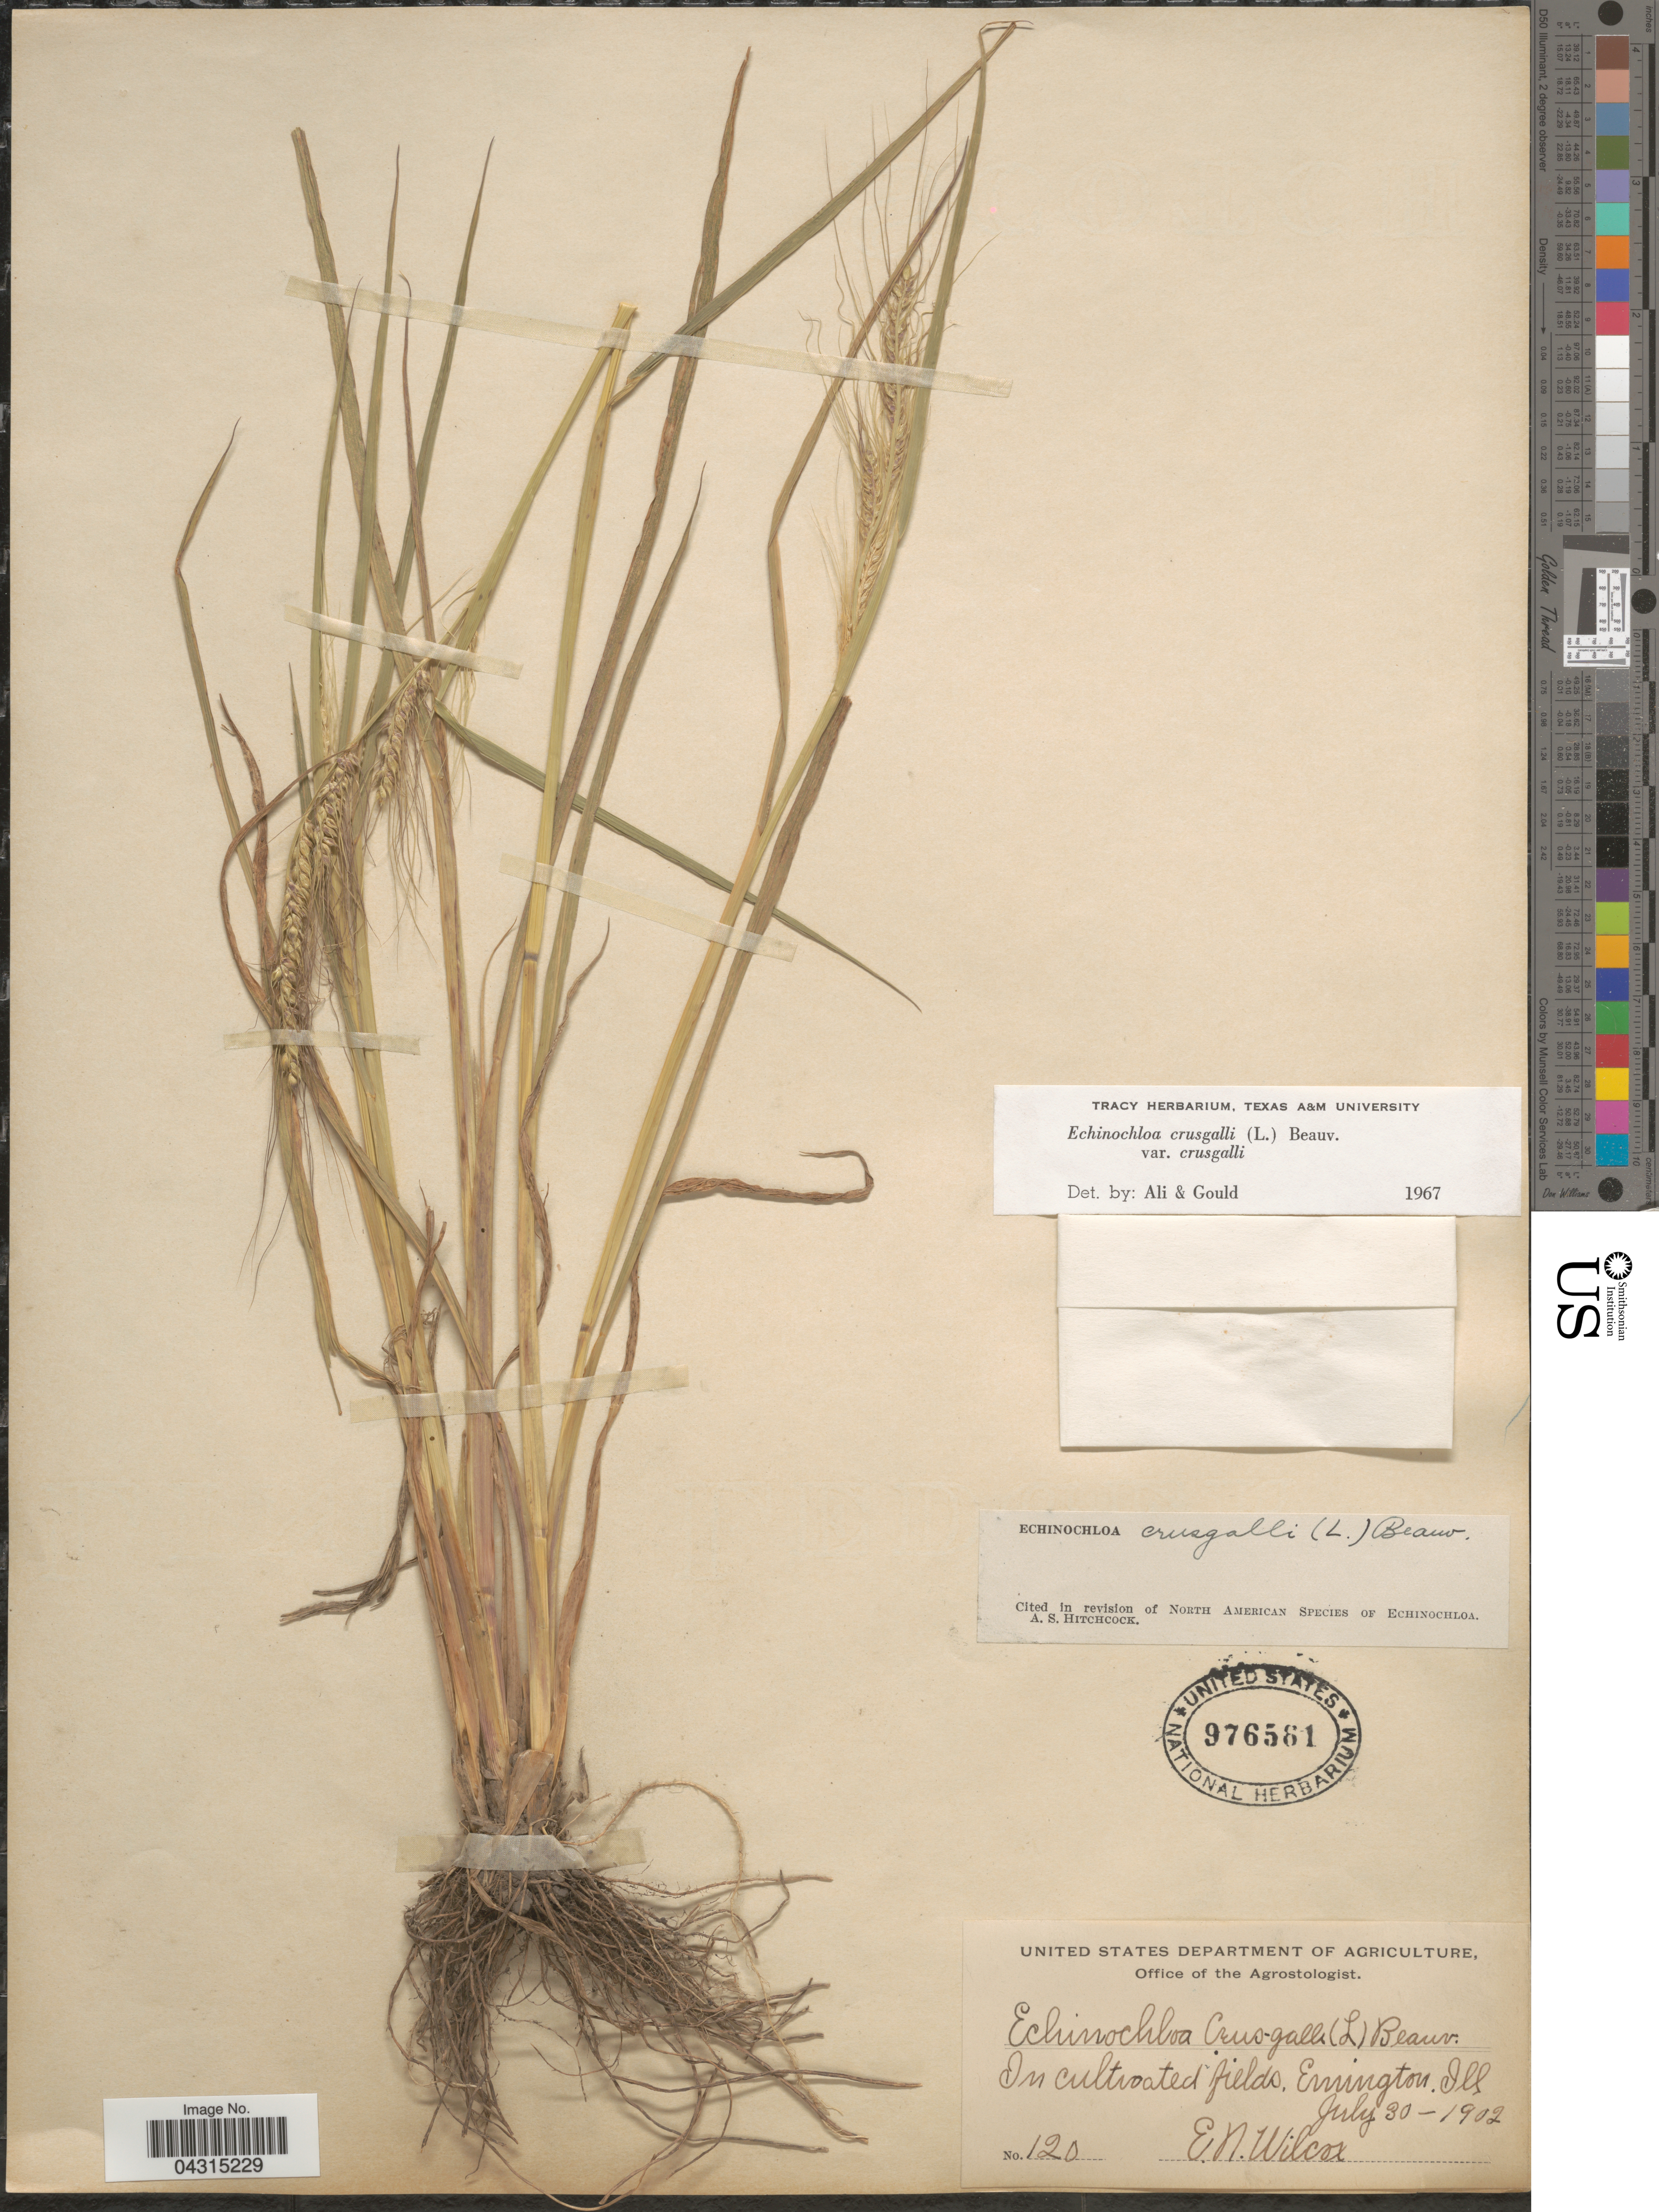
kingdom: Plantae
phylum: Tracheophyta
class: Liliopsida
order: Poales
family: Poaceae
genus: Echinochloa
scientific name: Echinochloa crus-galli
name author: (L.) P. Beauv.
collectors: E. Wilcox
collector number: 120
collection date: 1902-07-30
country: United States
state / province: Illinois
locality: Emington.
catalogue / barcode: US 976561